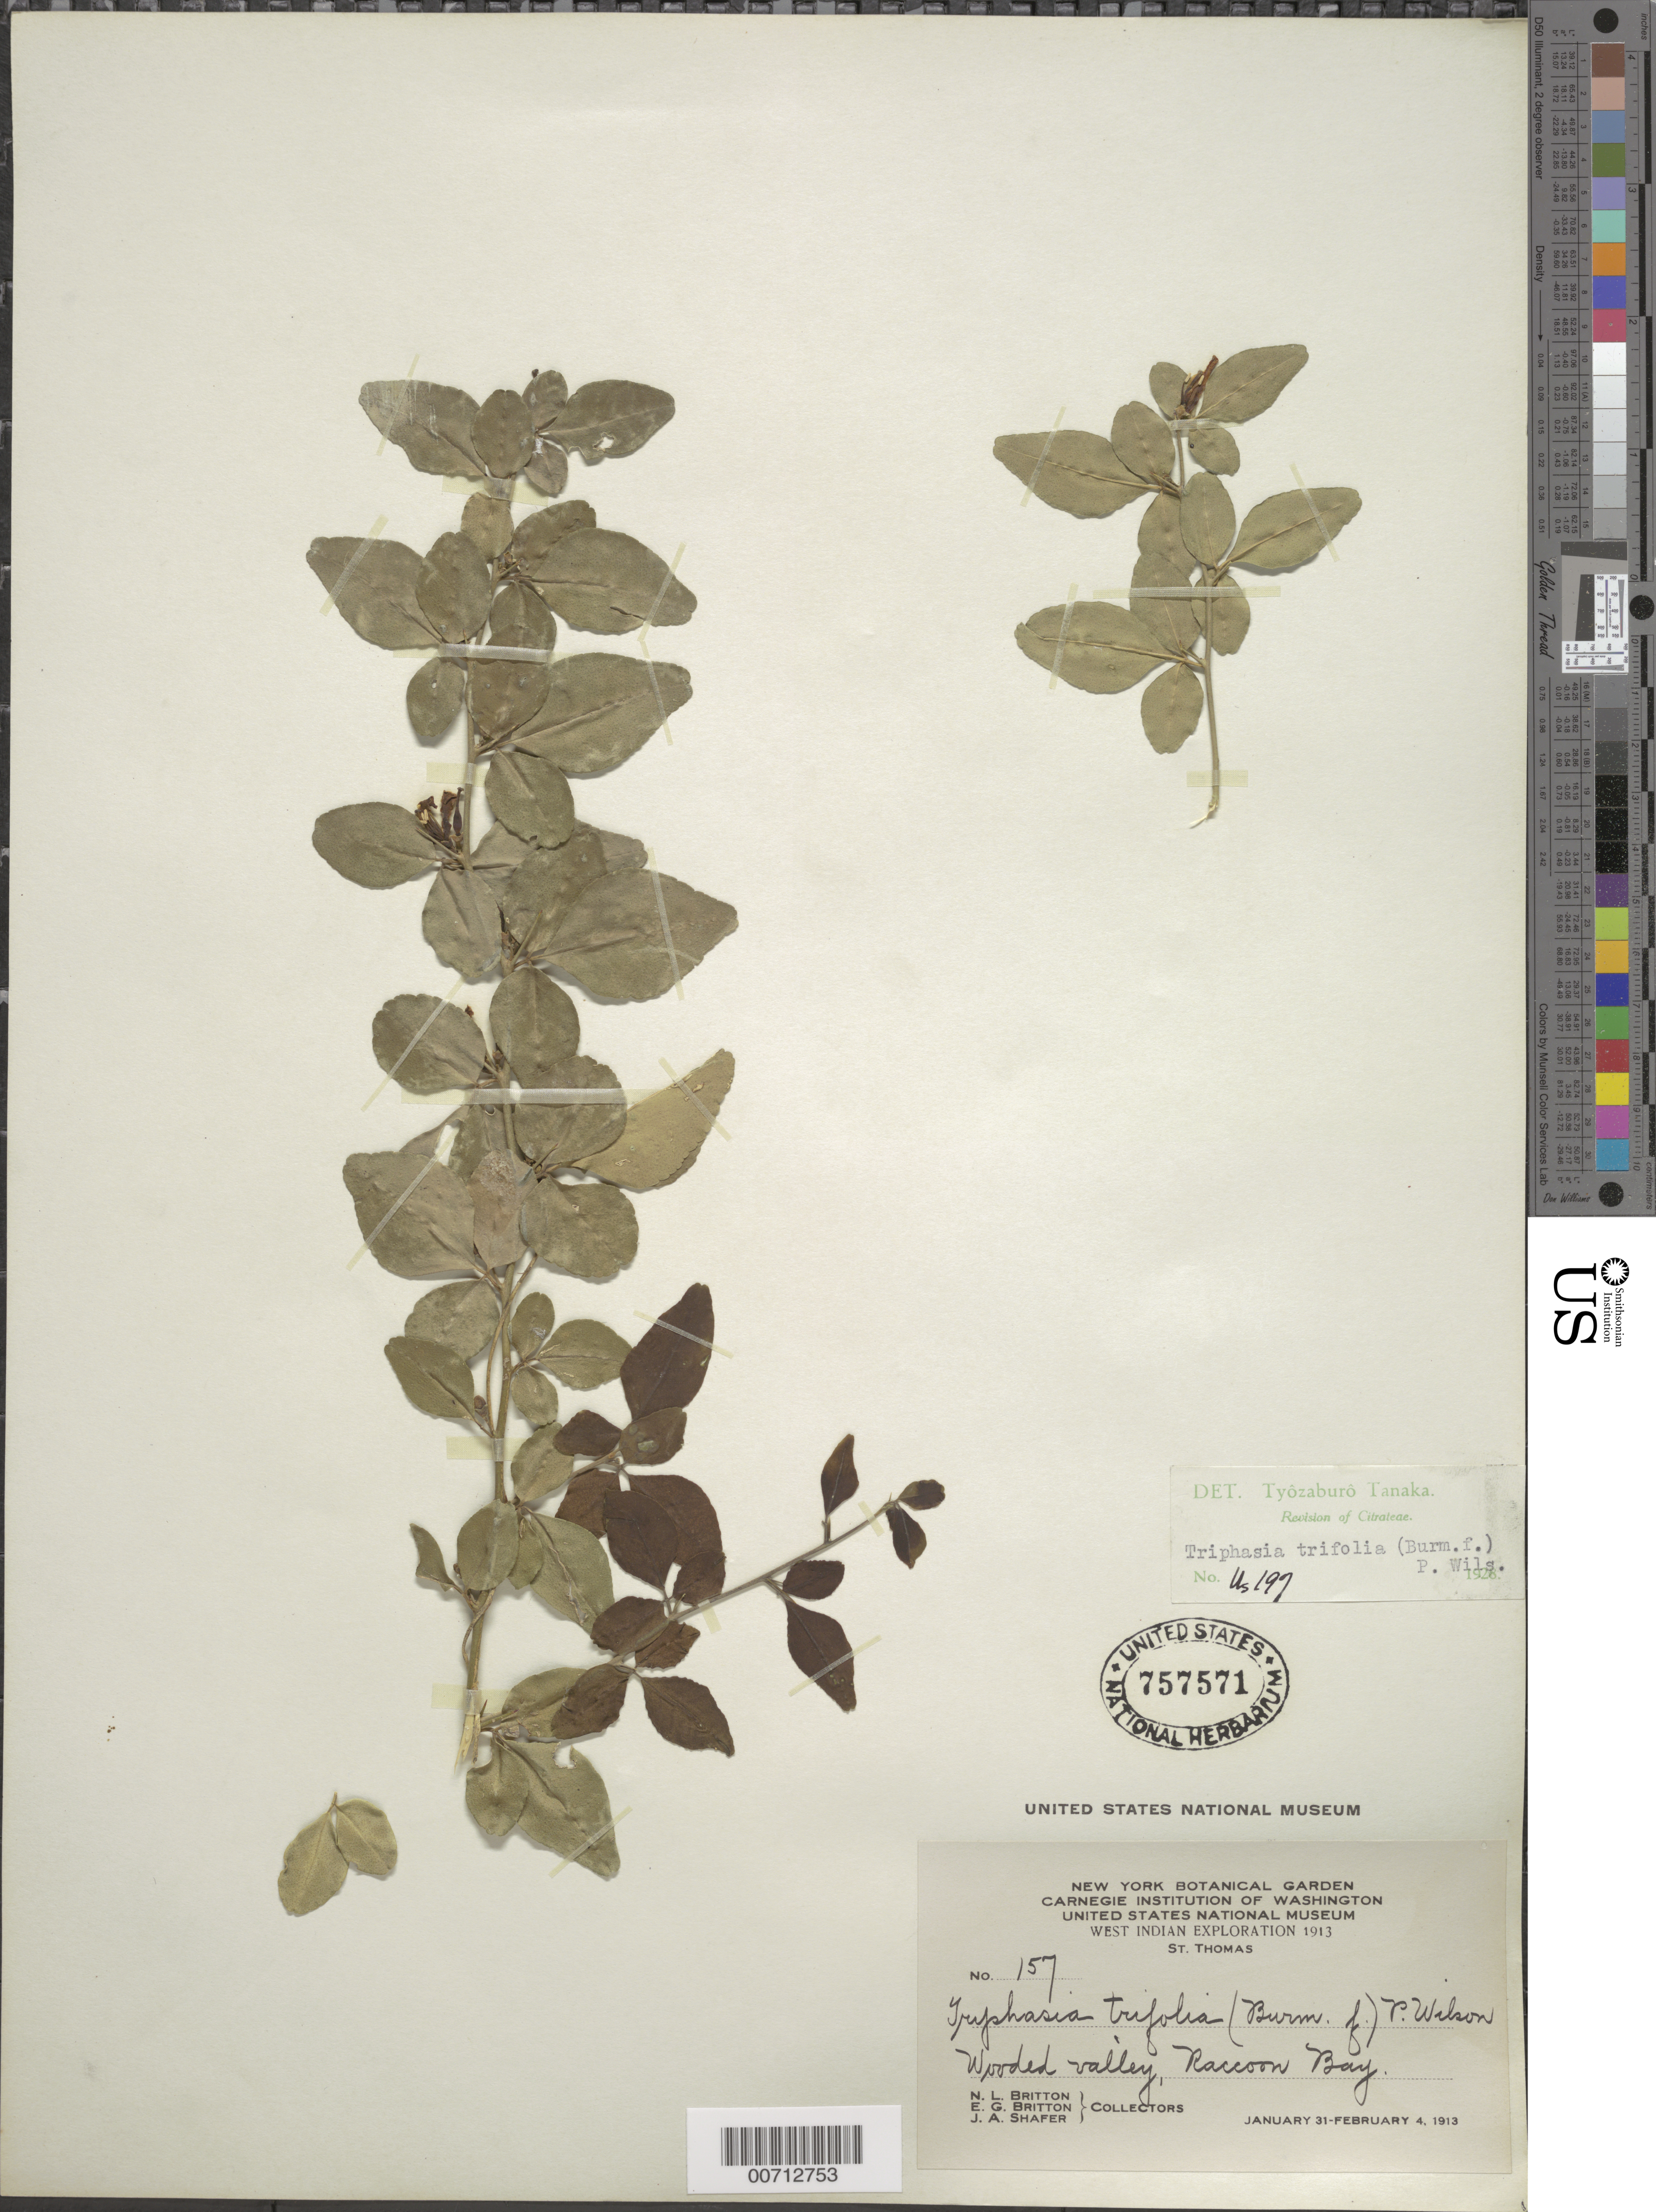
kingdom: Plantae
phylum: Tracheophyta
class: Magnoliopsida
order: Sapindales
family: Rutaceae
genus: Triphasia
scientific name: Triphasia trifolia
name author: (Burm. f.) P. Wilson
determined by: Tanaka, T.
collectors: N. Britton, E. G. Britton & J. A. Shafer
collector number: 157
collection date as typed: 31 Jan 1913 to 04 Feb 1913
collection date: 1913-01-31/1913-02-04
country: U.S. Virgin Islands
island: St. Thomas Island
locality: Raccoon Bay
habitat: Wooded valley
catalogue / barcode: US 757571